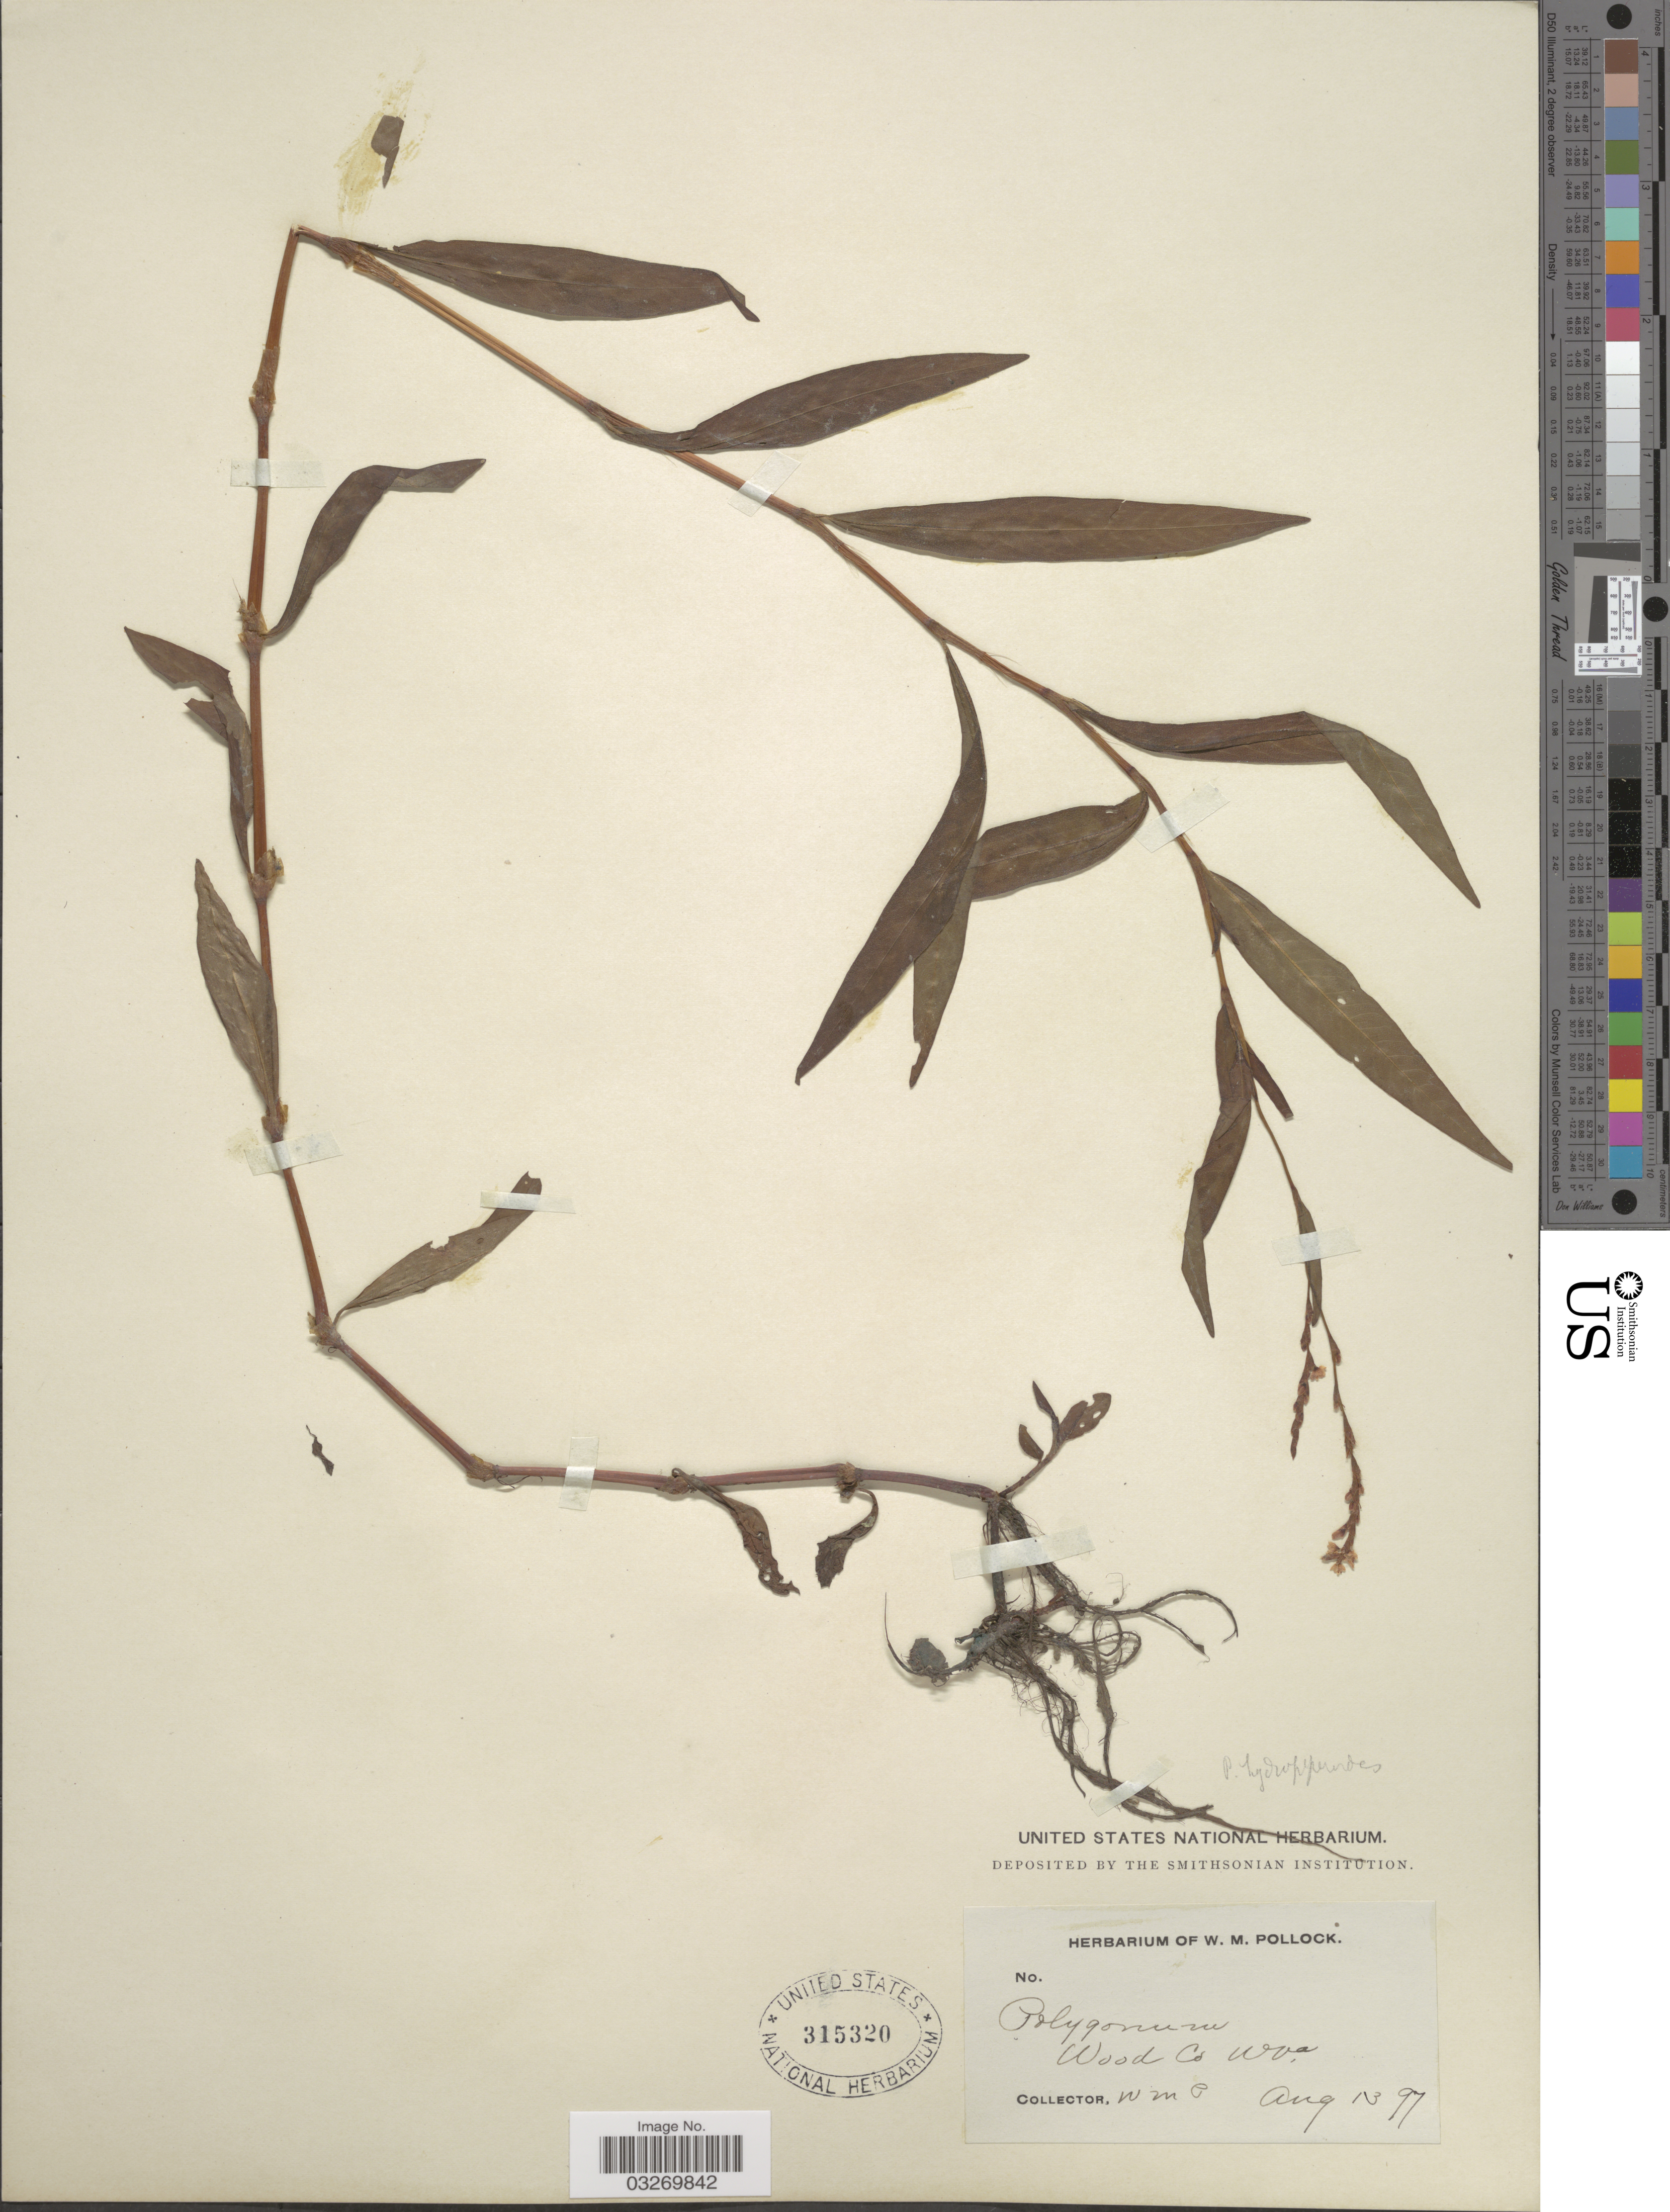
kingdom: Plantae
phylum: Tracheophyta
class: Magnoliopsida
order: Caryophyllales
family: Polygonaceae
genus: Persicaria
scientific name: Persicaria hydropiperoides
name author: (Michx.) Small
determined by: Atha, D. E.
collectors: W. M. Pollock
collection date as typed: Transcribed d/m/y: 13/8/97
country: United States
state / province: West Virginia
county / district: Wood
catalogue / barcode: US 315320